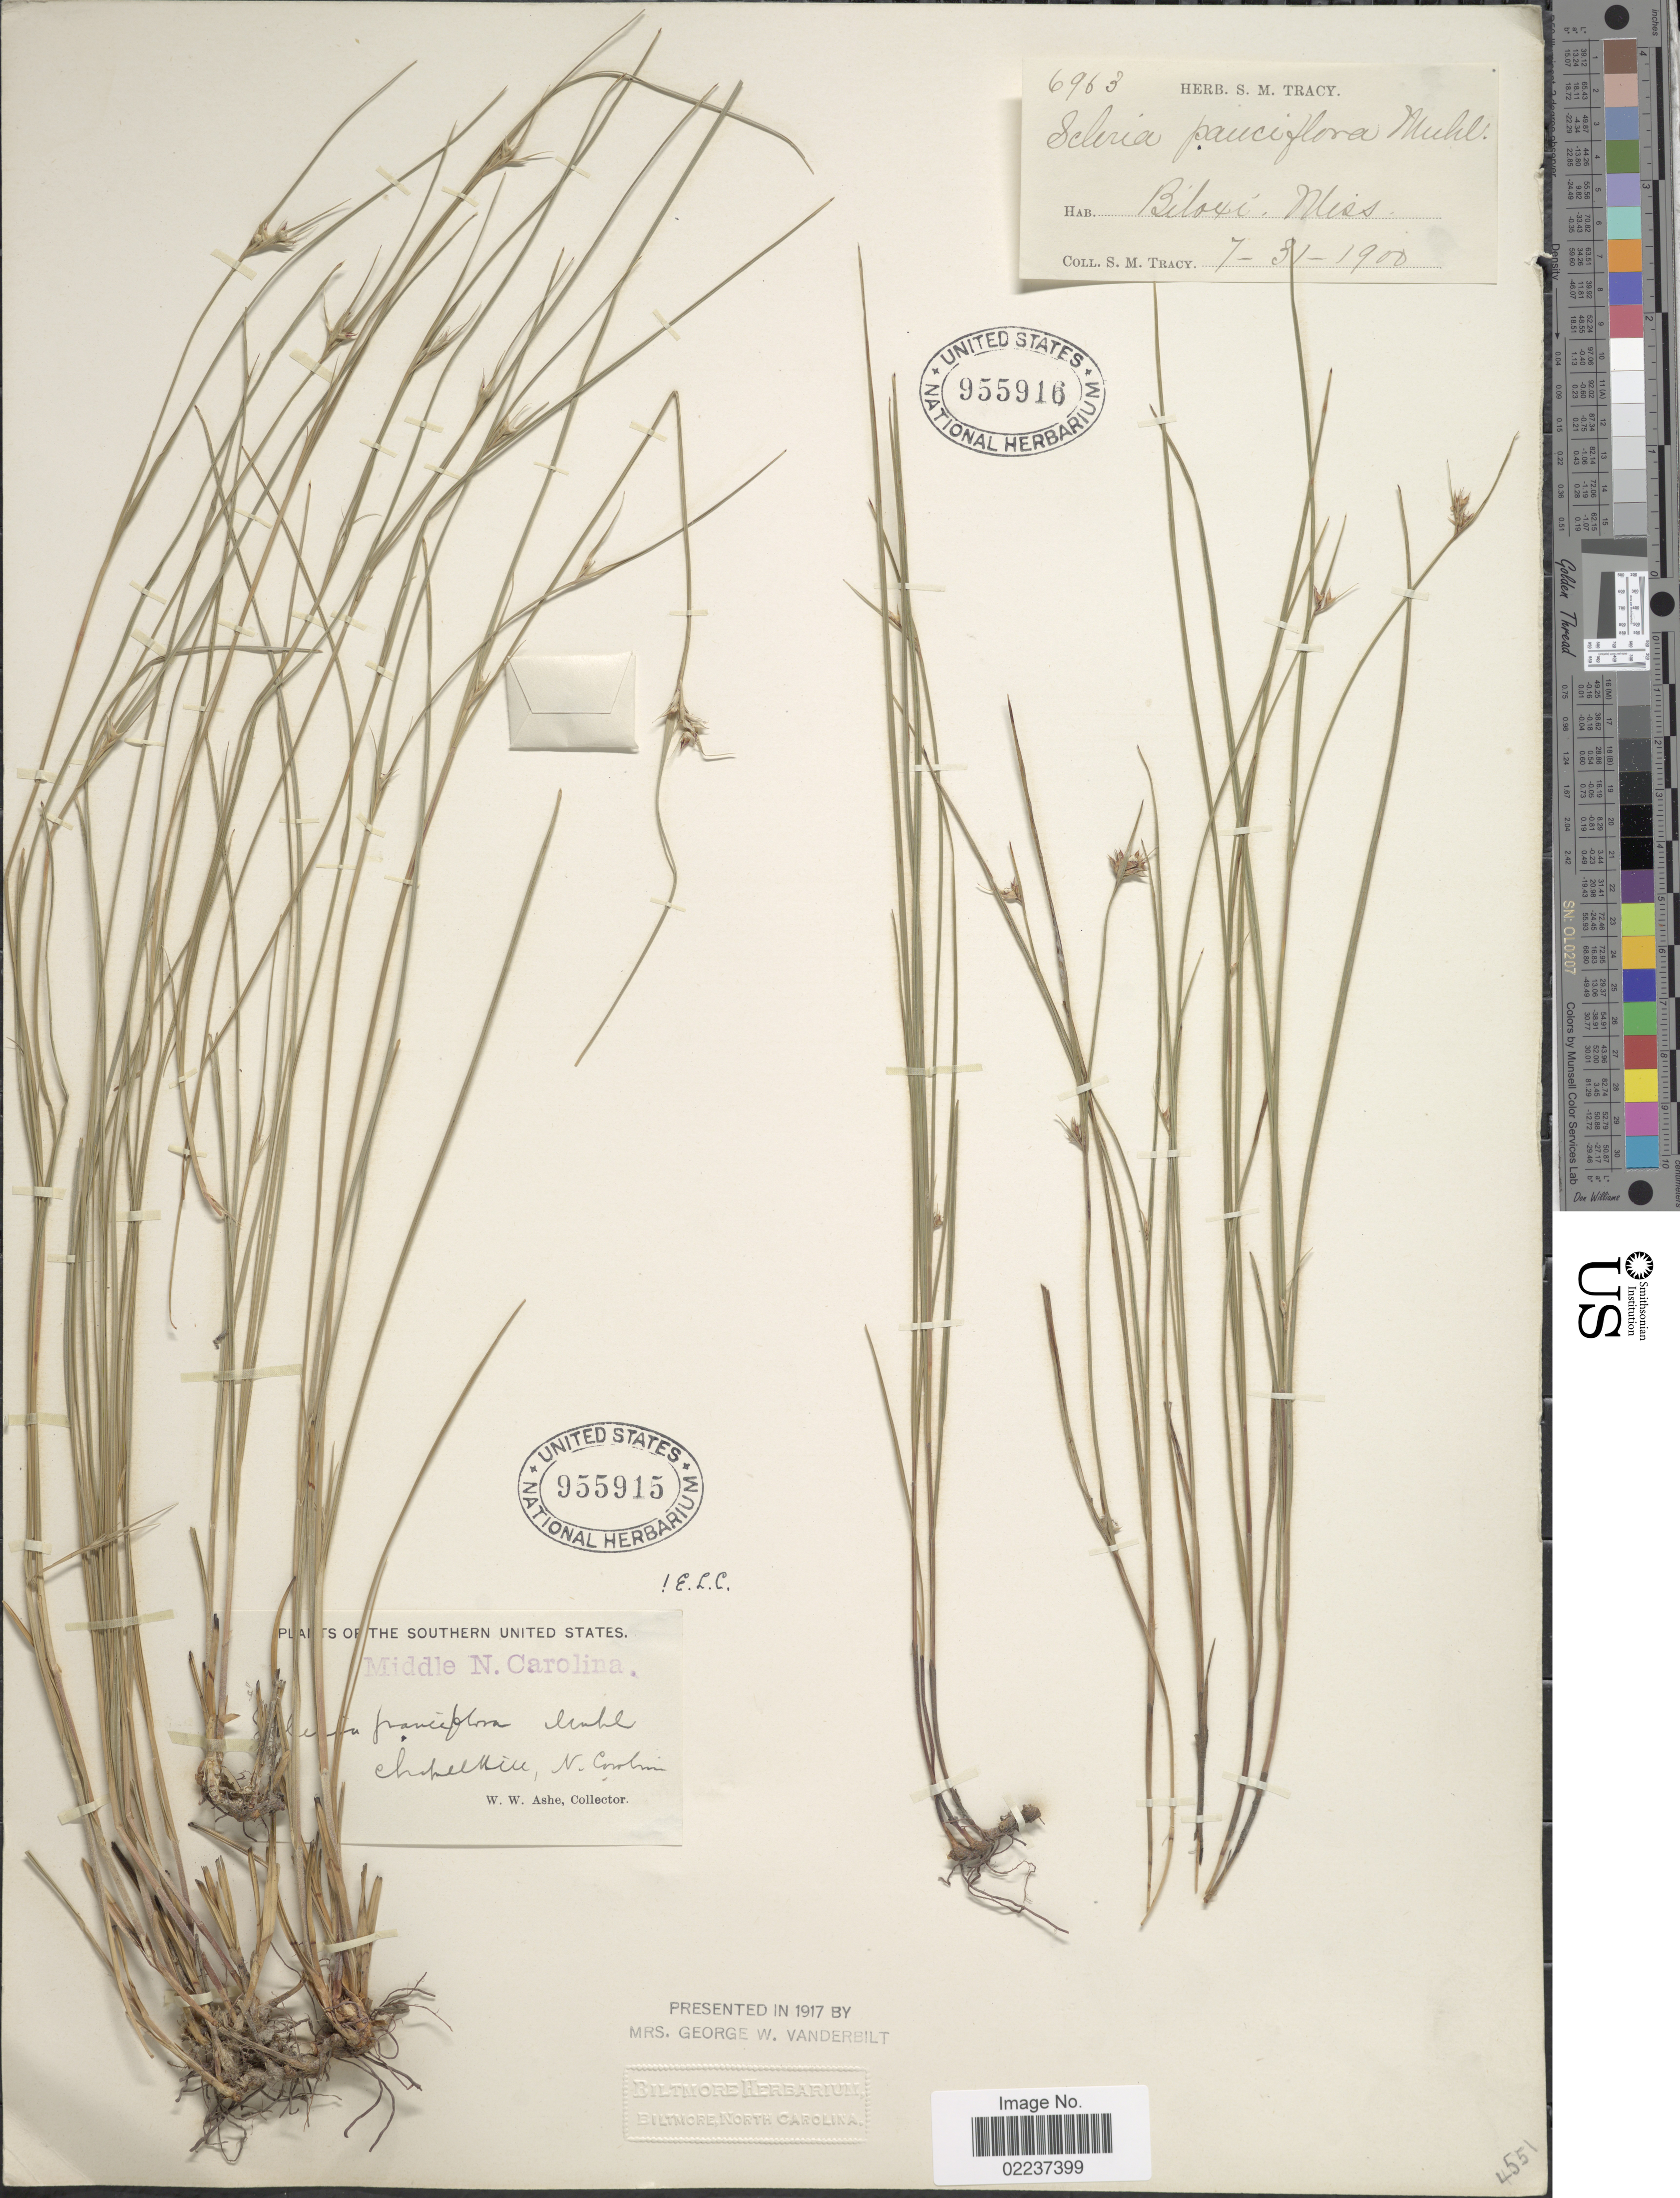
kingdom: Plantae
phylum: Tracheophyta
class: Liliopsida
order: Poales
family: Cyperaceae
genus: Scleria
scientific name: Scleria pauciflora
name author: Muhl. ex Willd.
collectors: W. W. Ashe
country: United States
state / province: North Carolina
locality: Middle North Carolina, Chapel Hill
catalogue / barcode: US 955915